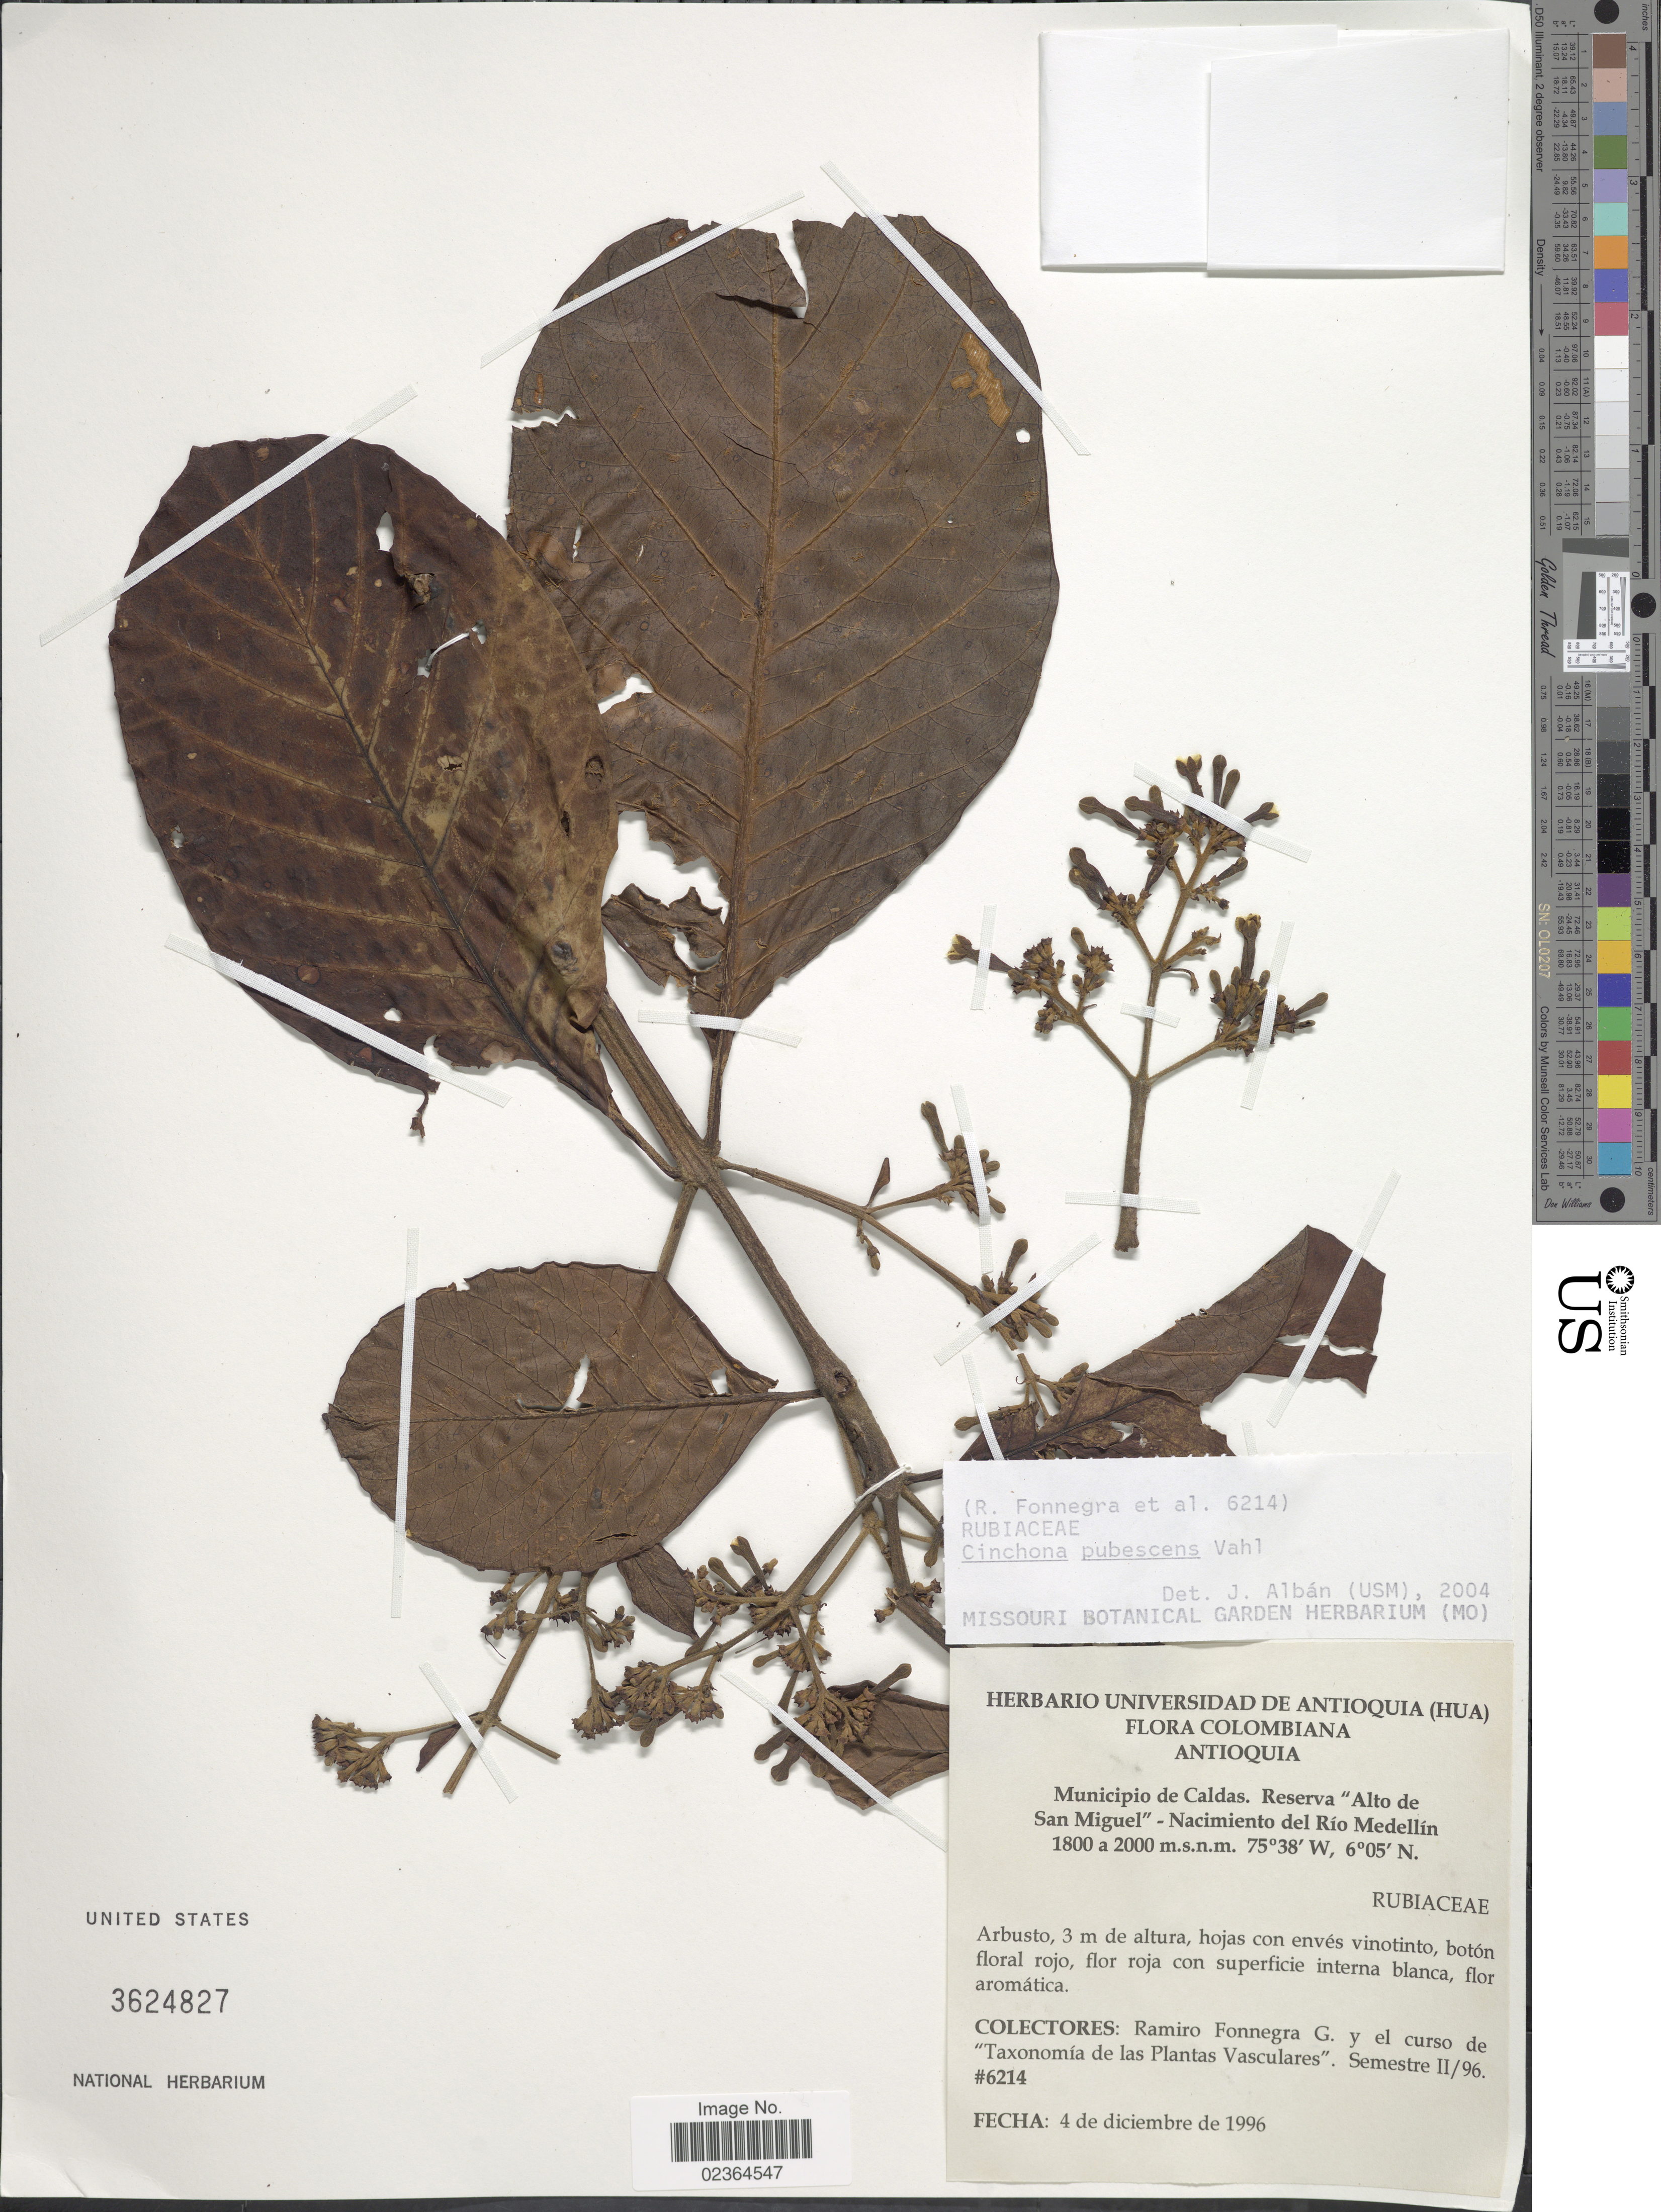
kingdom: Plantae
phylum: Tracheophyta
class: Magnoliopsida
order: Gentianales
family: Rubiaceae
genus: Cinchona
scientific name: Cinchona pubescens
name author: Vahl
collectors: R. Fonnegra G. & Taxonomía de las Plantas Vasculares. Semestre II/96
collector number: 6214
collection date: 1996-12-04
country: Colombia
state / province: Antioquia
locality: Municipio de Caldas. Reserva "Alto de San Miguel"-Nacimiento del Río Medellín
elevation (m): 1800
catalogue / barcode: US 3624827